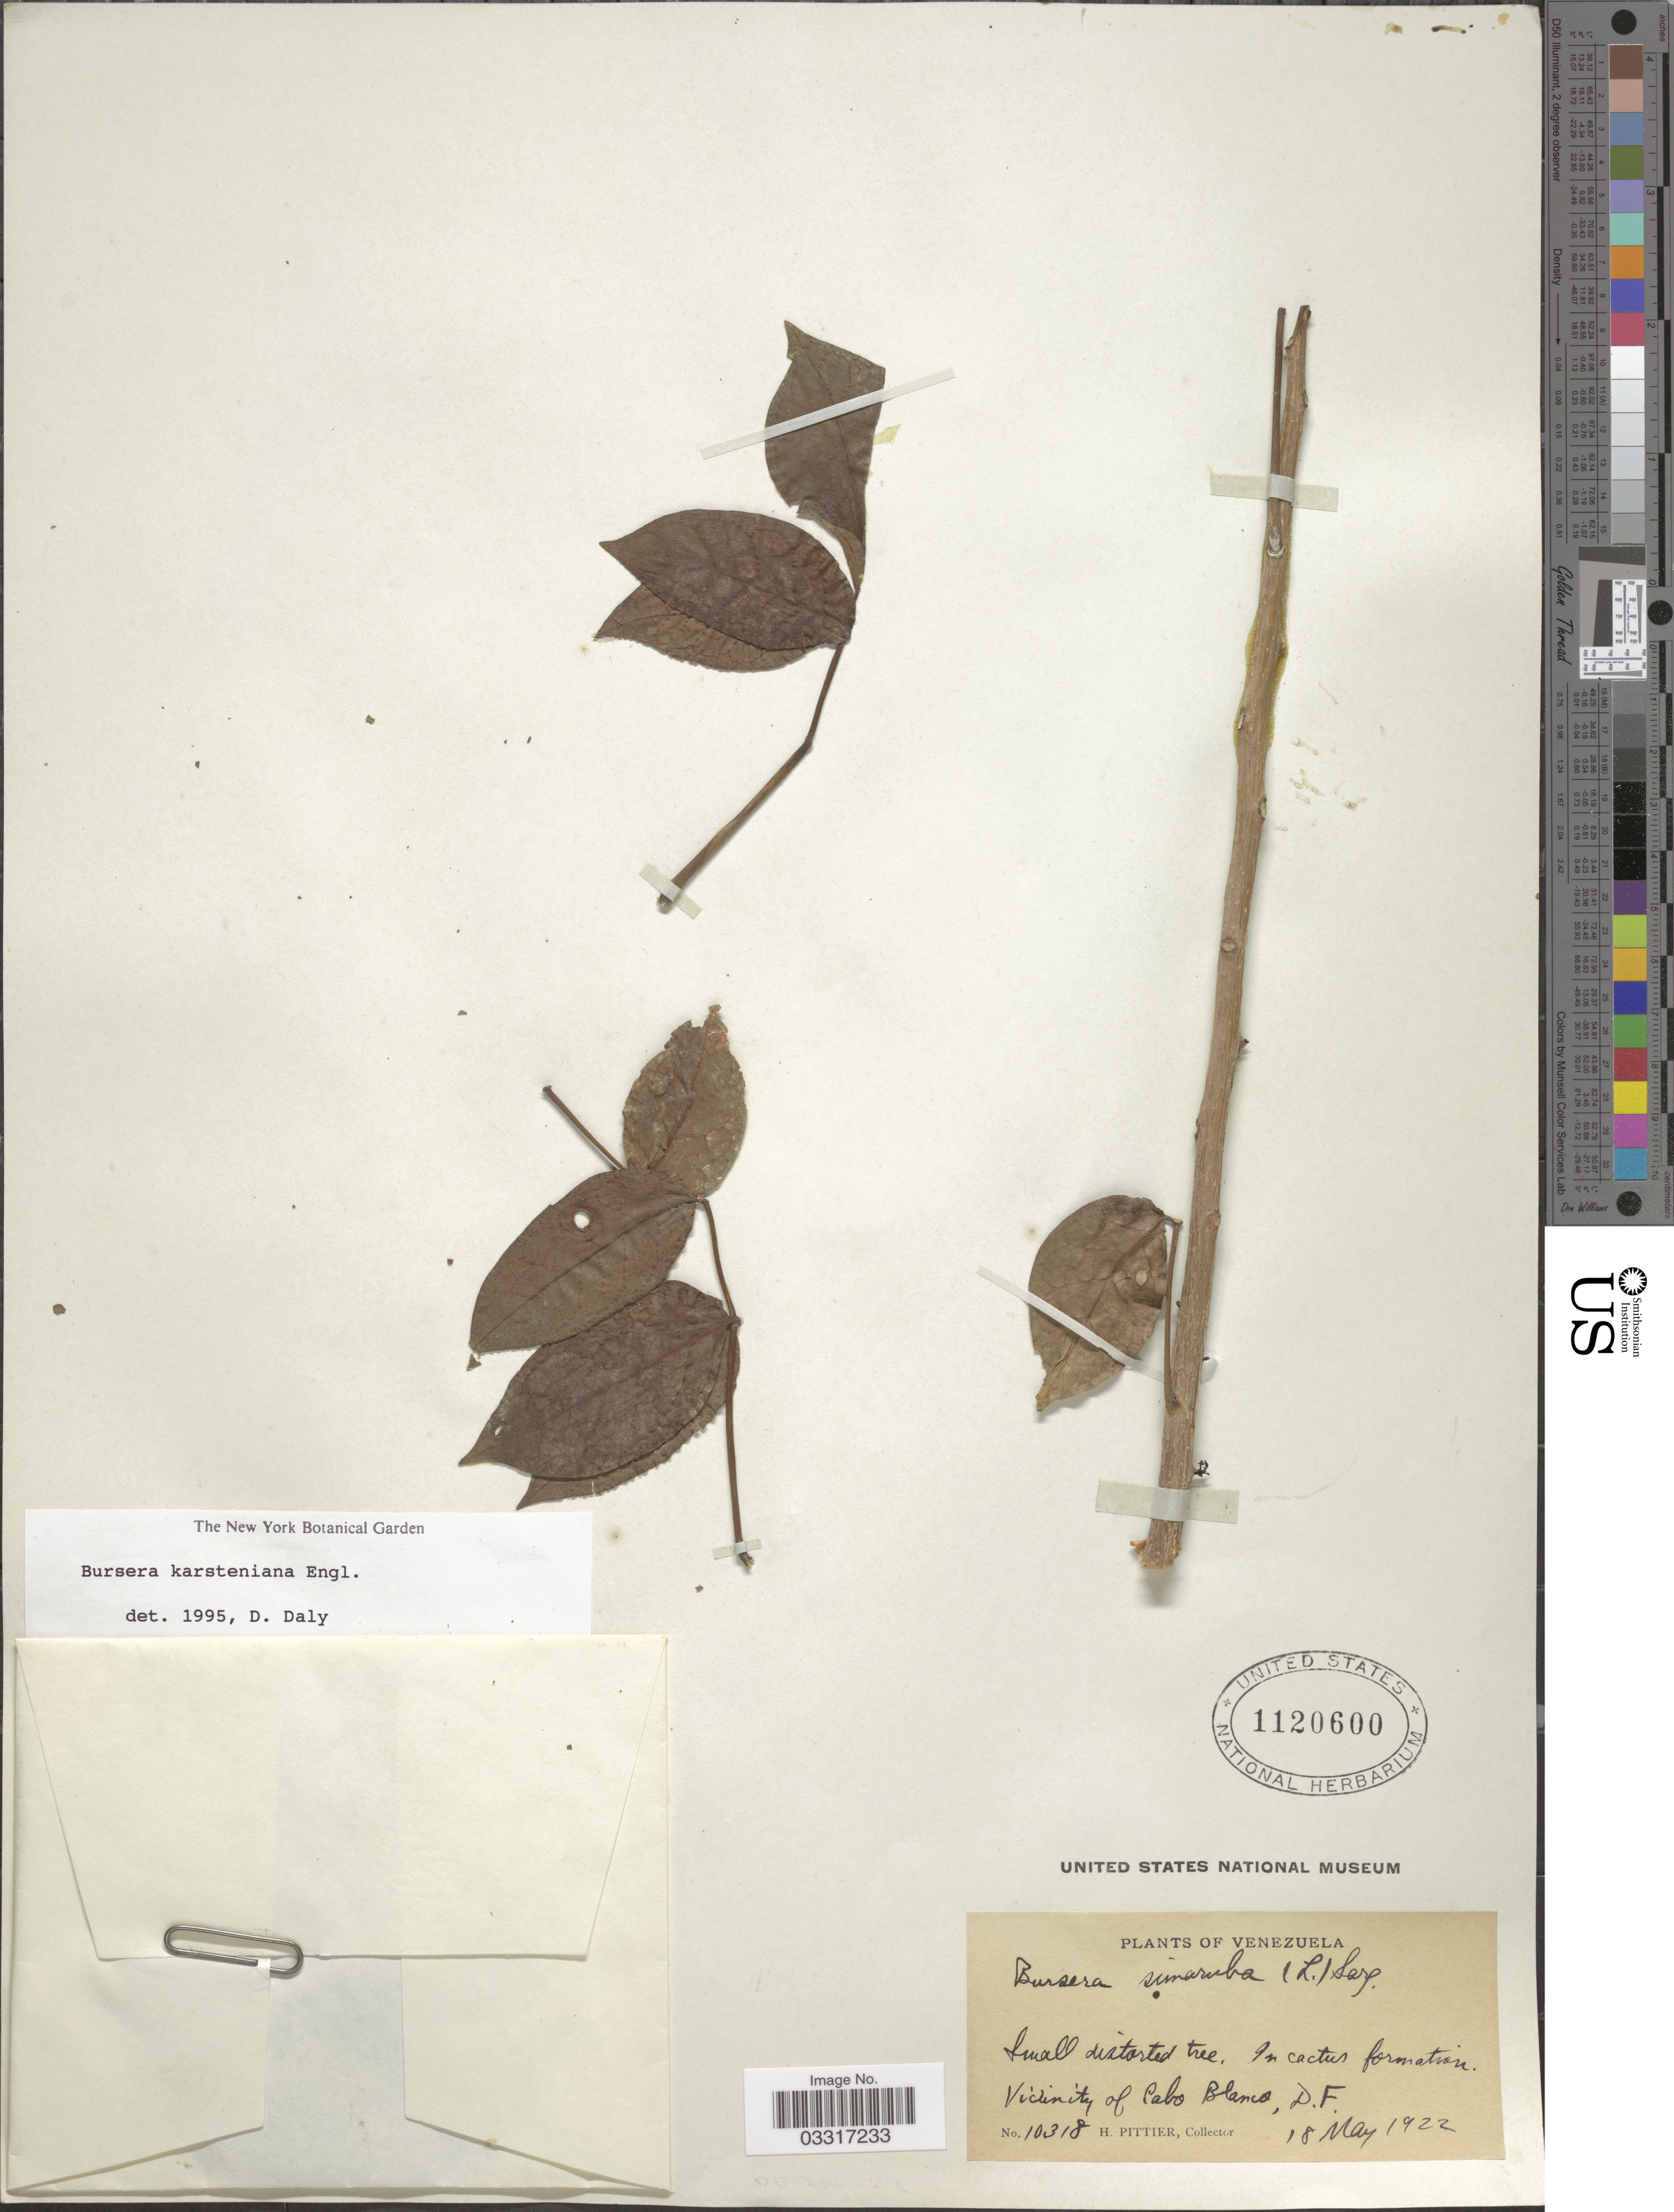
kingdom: Plantae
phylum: Tracheophyta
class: Magnoliopsida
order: Sapindales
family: Burseraceae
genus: Bursera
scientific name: Bursera karsteniana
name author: Engl.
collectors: H. F. Pittier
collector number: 10318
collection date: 1922-05-18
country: Venezuela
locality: Vicinity of Cabo Blanco, D.F.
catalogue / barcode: US 1120600